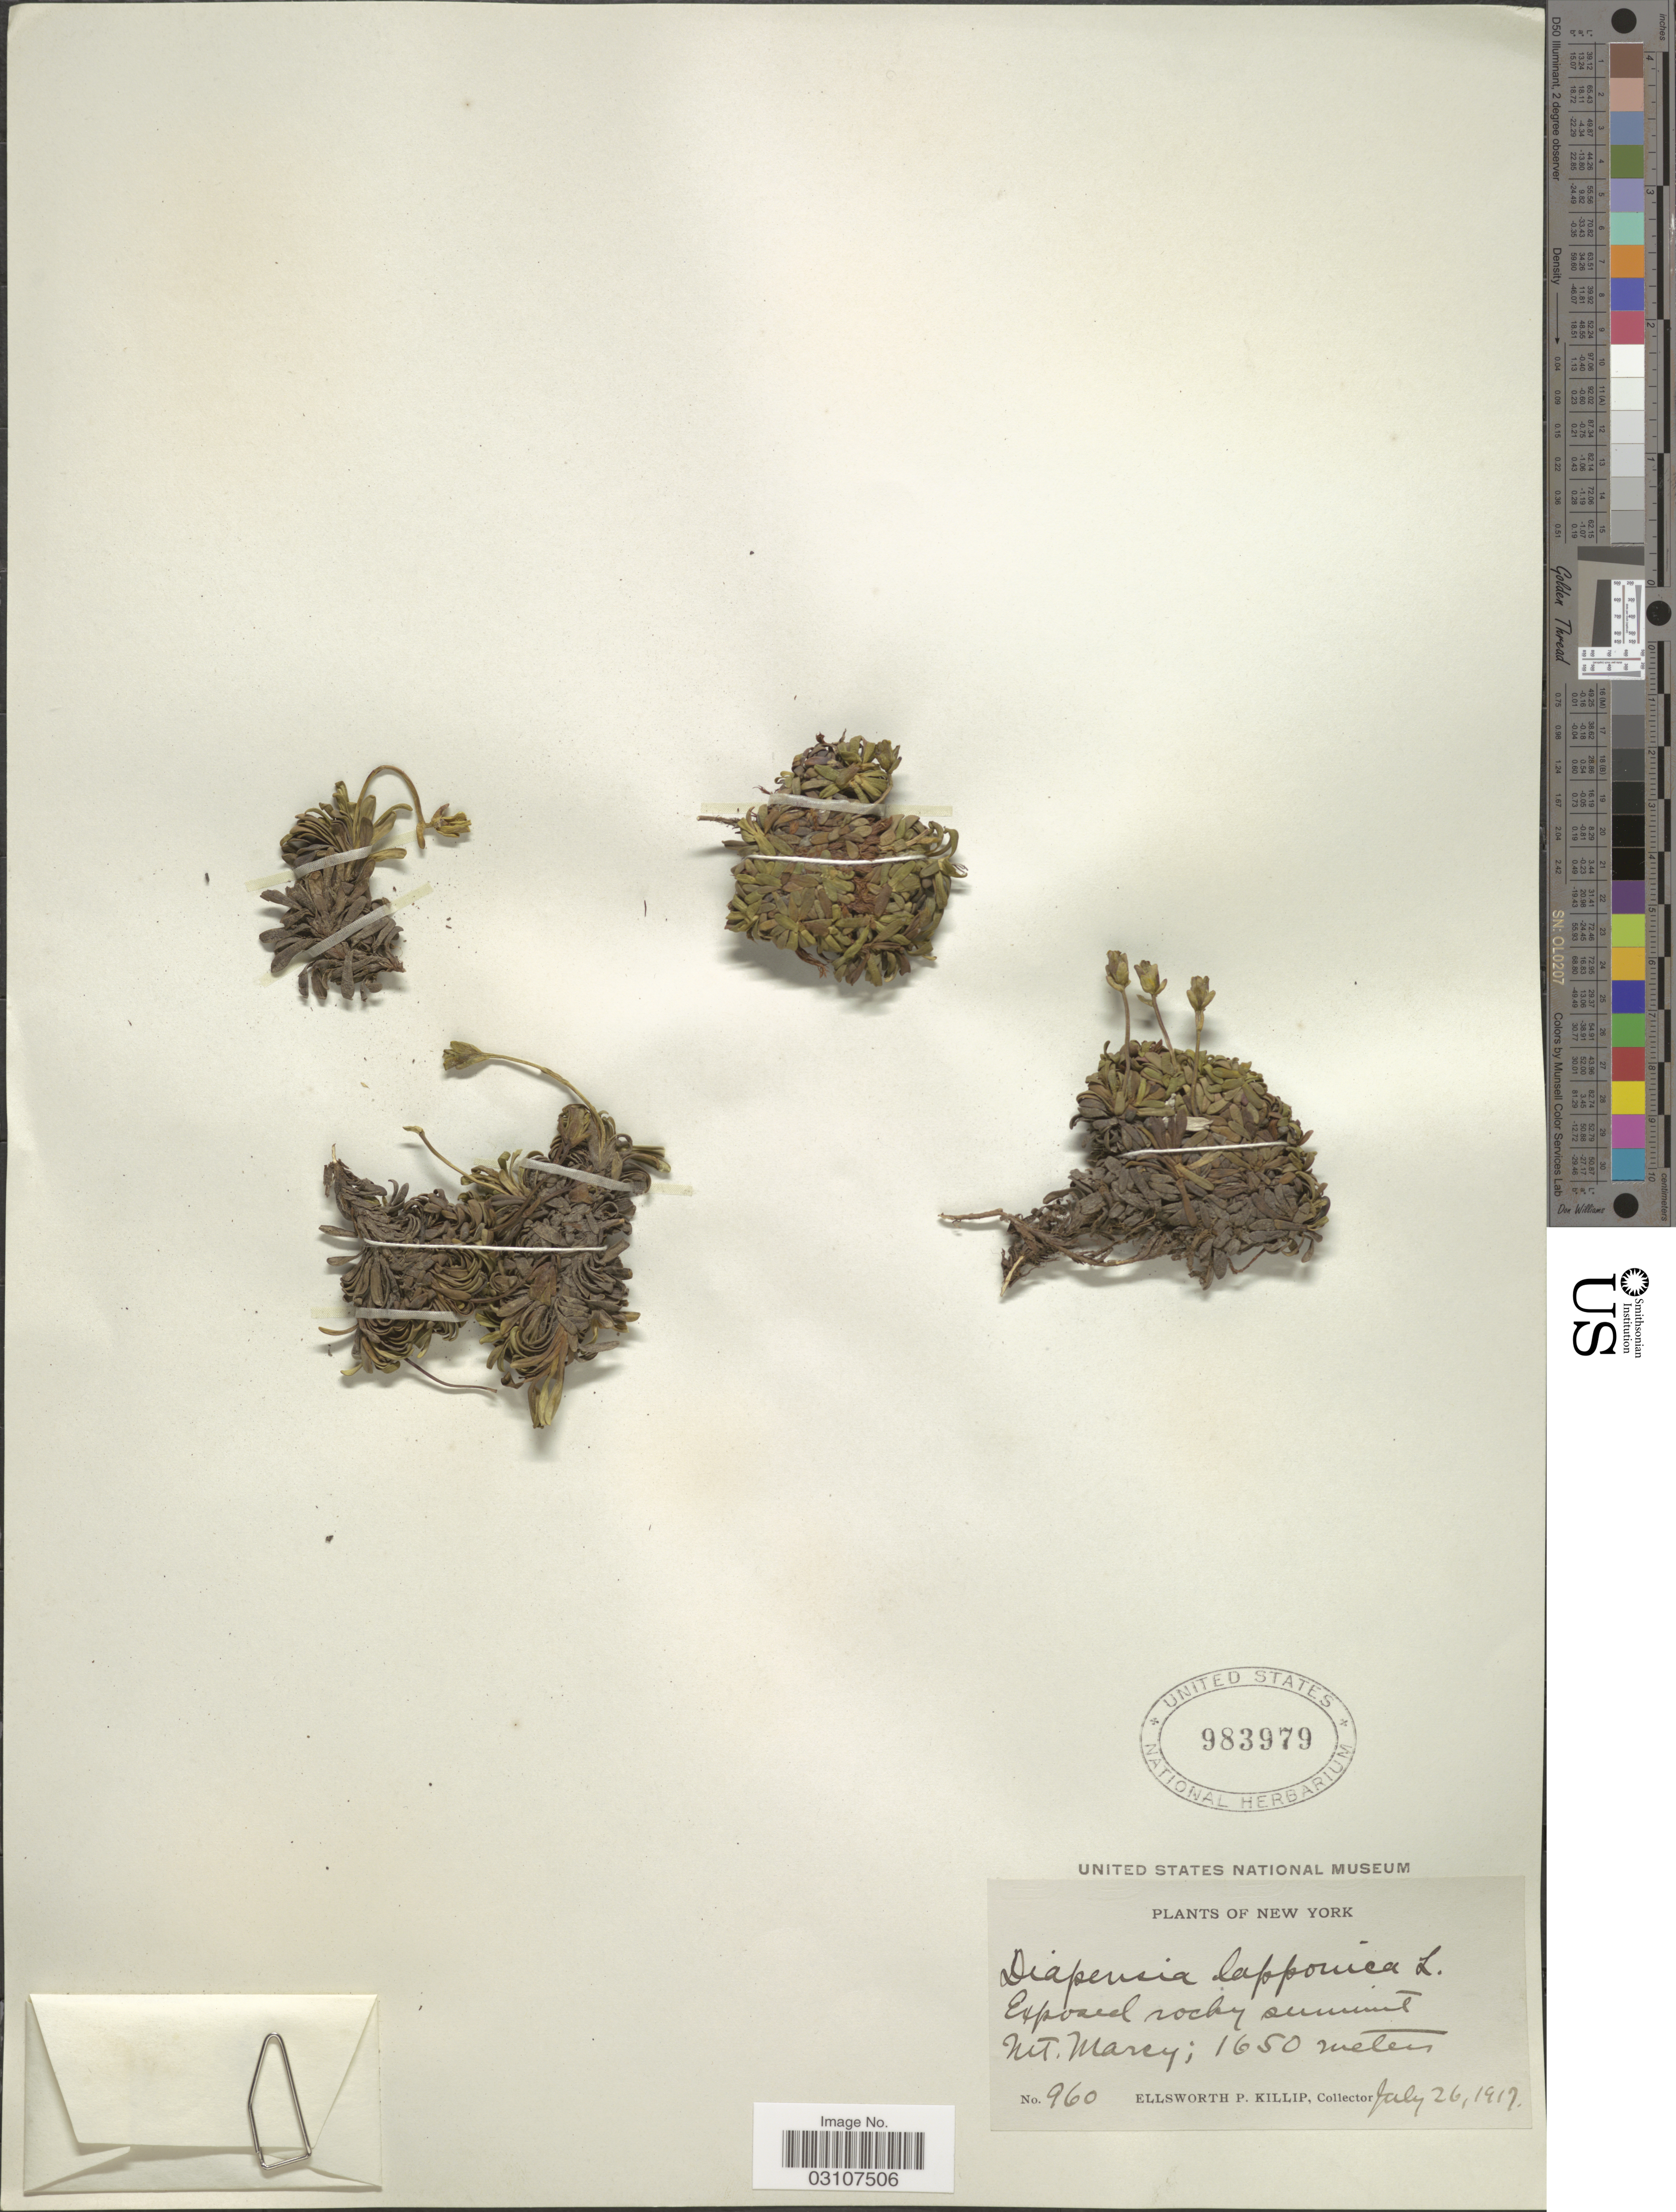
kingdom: Plantae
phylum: Tracheophyta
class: Magnoliopsida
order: Ericales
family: Diapensiaceae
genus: Diapensia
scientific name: Diapensia lapponica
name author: L.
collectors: E. P. Killip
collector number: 960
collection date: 1917-07-26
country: United States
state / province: New York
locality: Mt. Marcy.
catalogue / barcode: US 983979